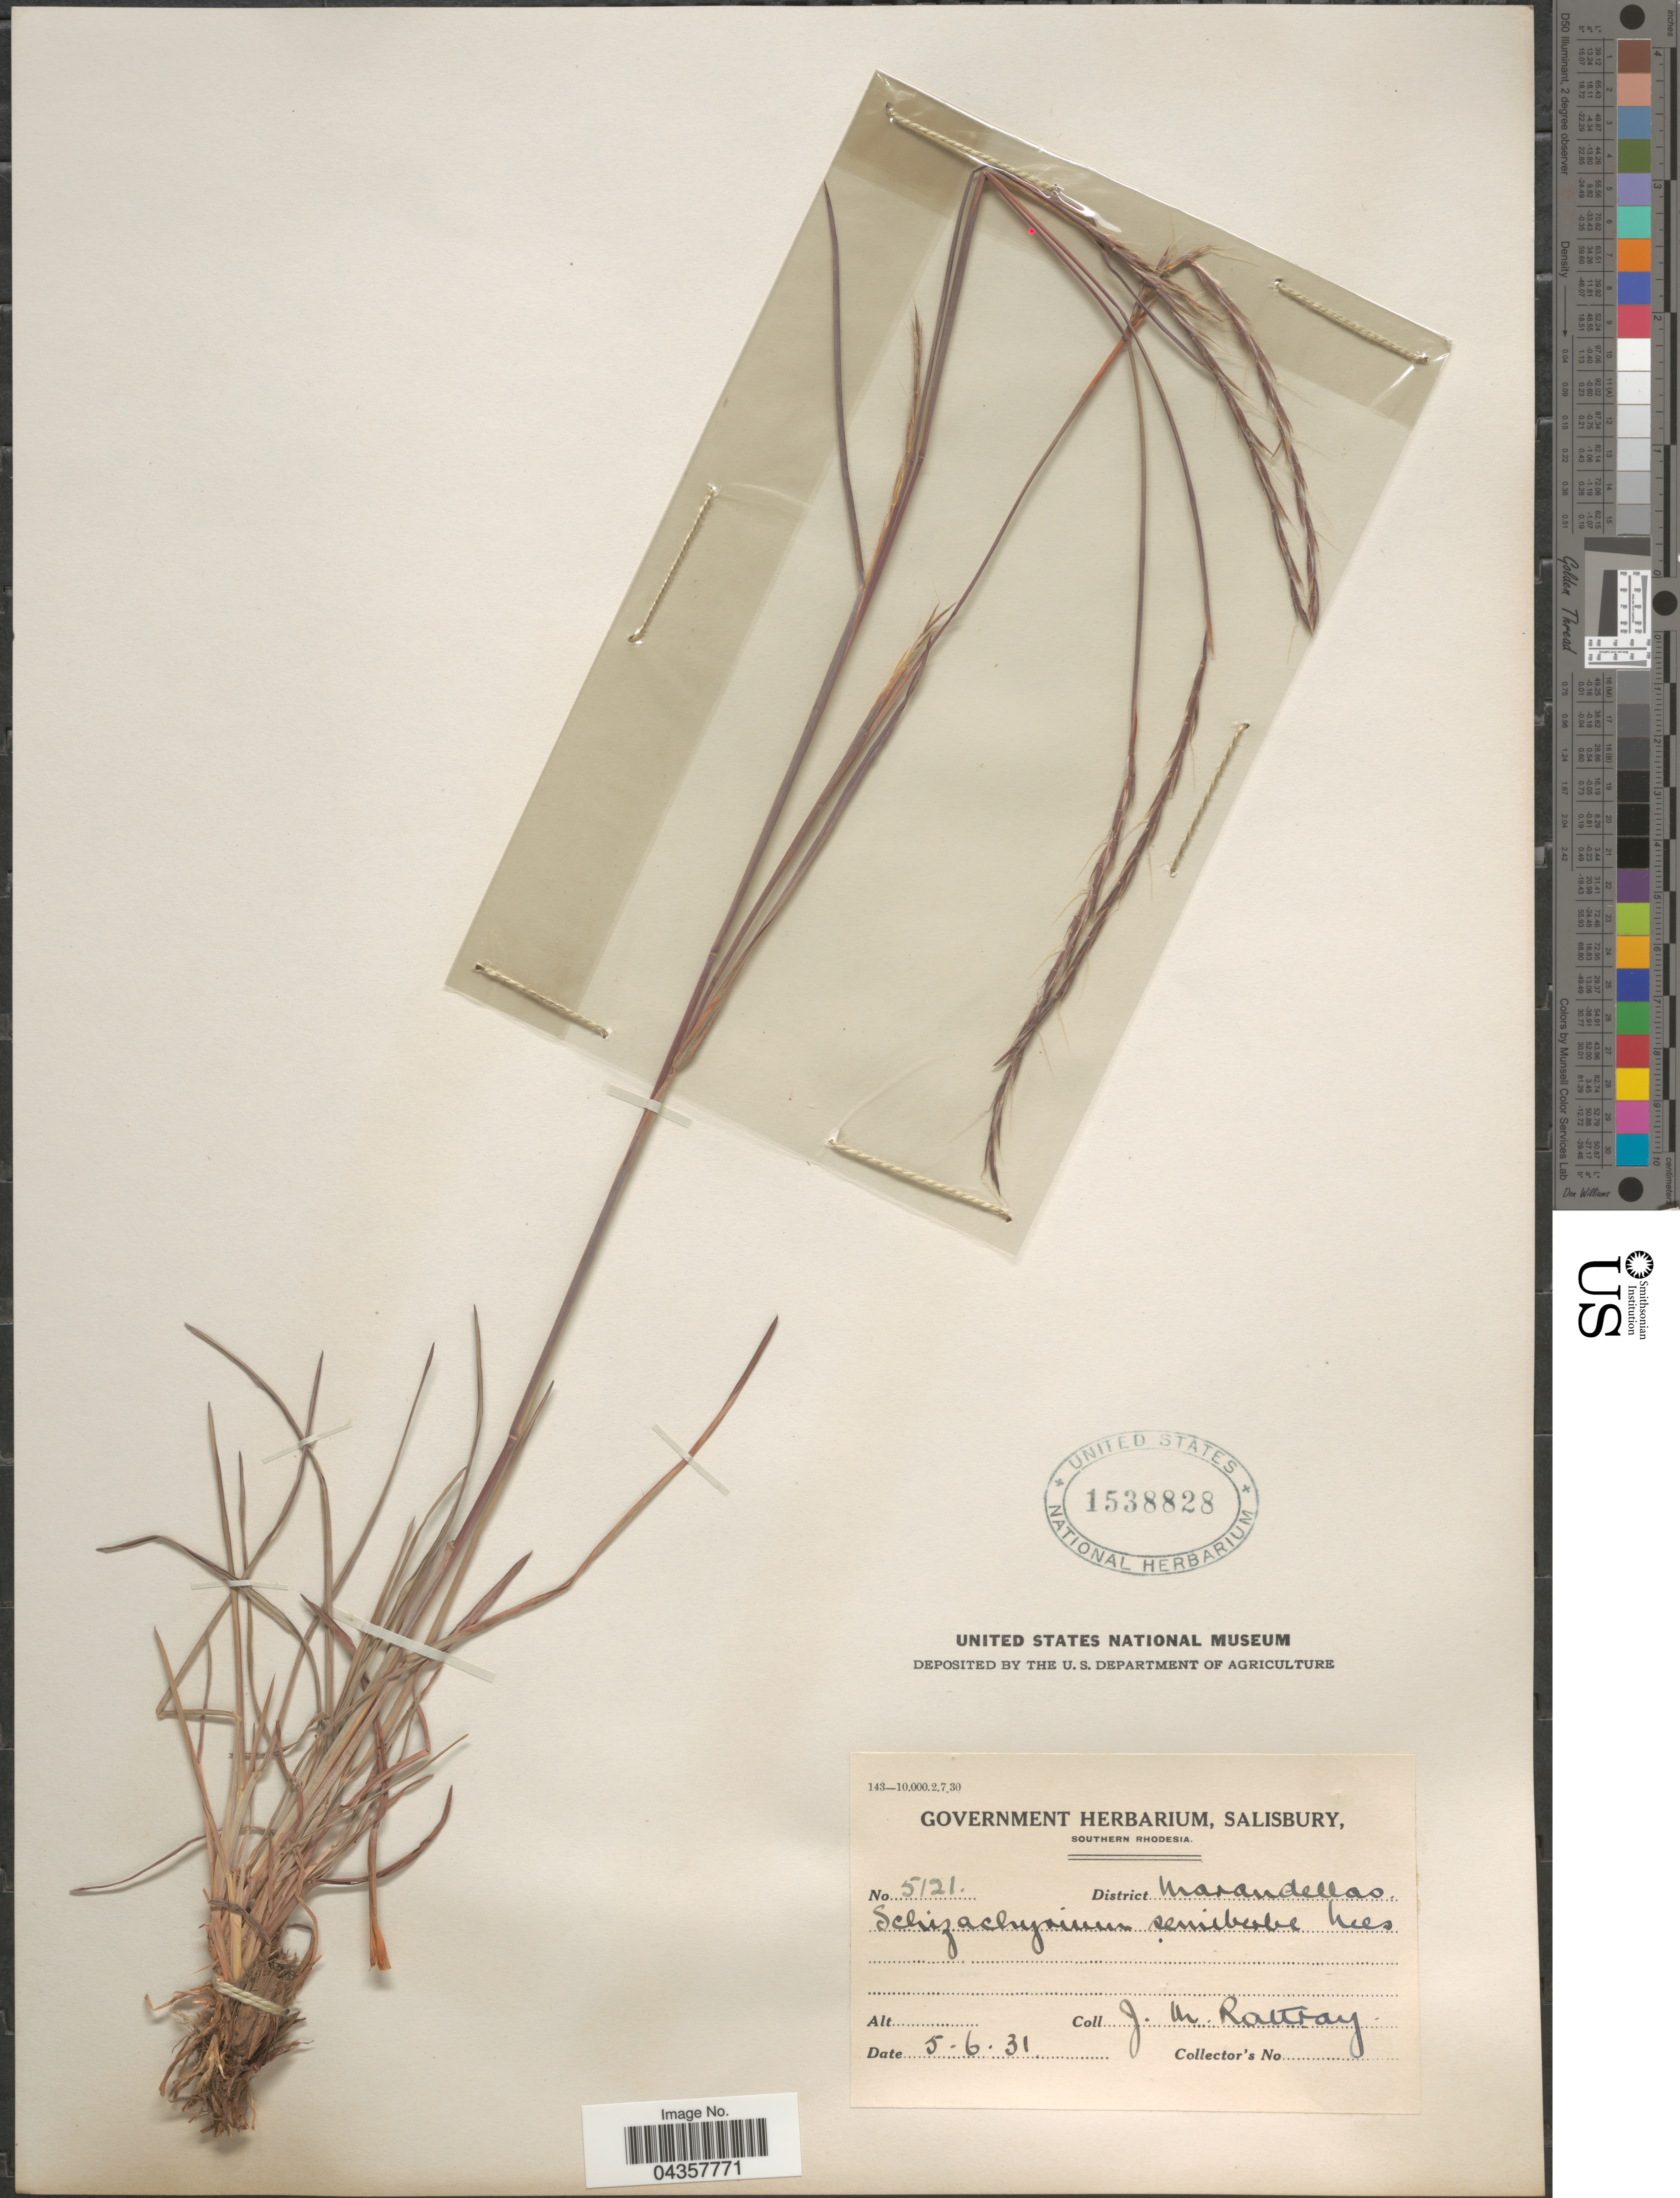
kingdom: Plantae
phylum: Tracheophyta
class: Liliopsida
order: Poales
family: Poaceae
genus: Schizachyrium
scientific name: Schizachyrium sanguineum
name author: (Retz.) Alston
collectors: J. Rattray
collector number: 5121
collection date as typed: Transcribed d/m/y: 5/6/31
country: Zimbabwe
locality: Southern Rhodesia. District Marandellas.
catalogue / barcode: US 1538828